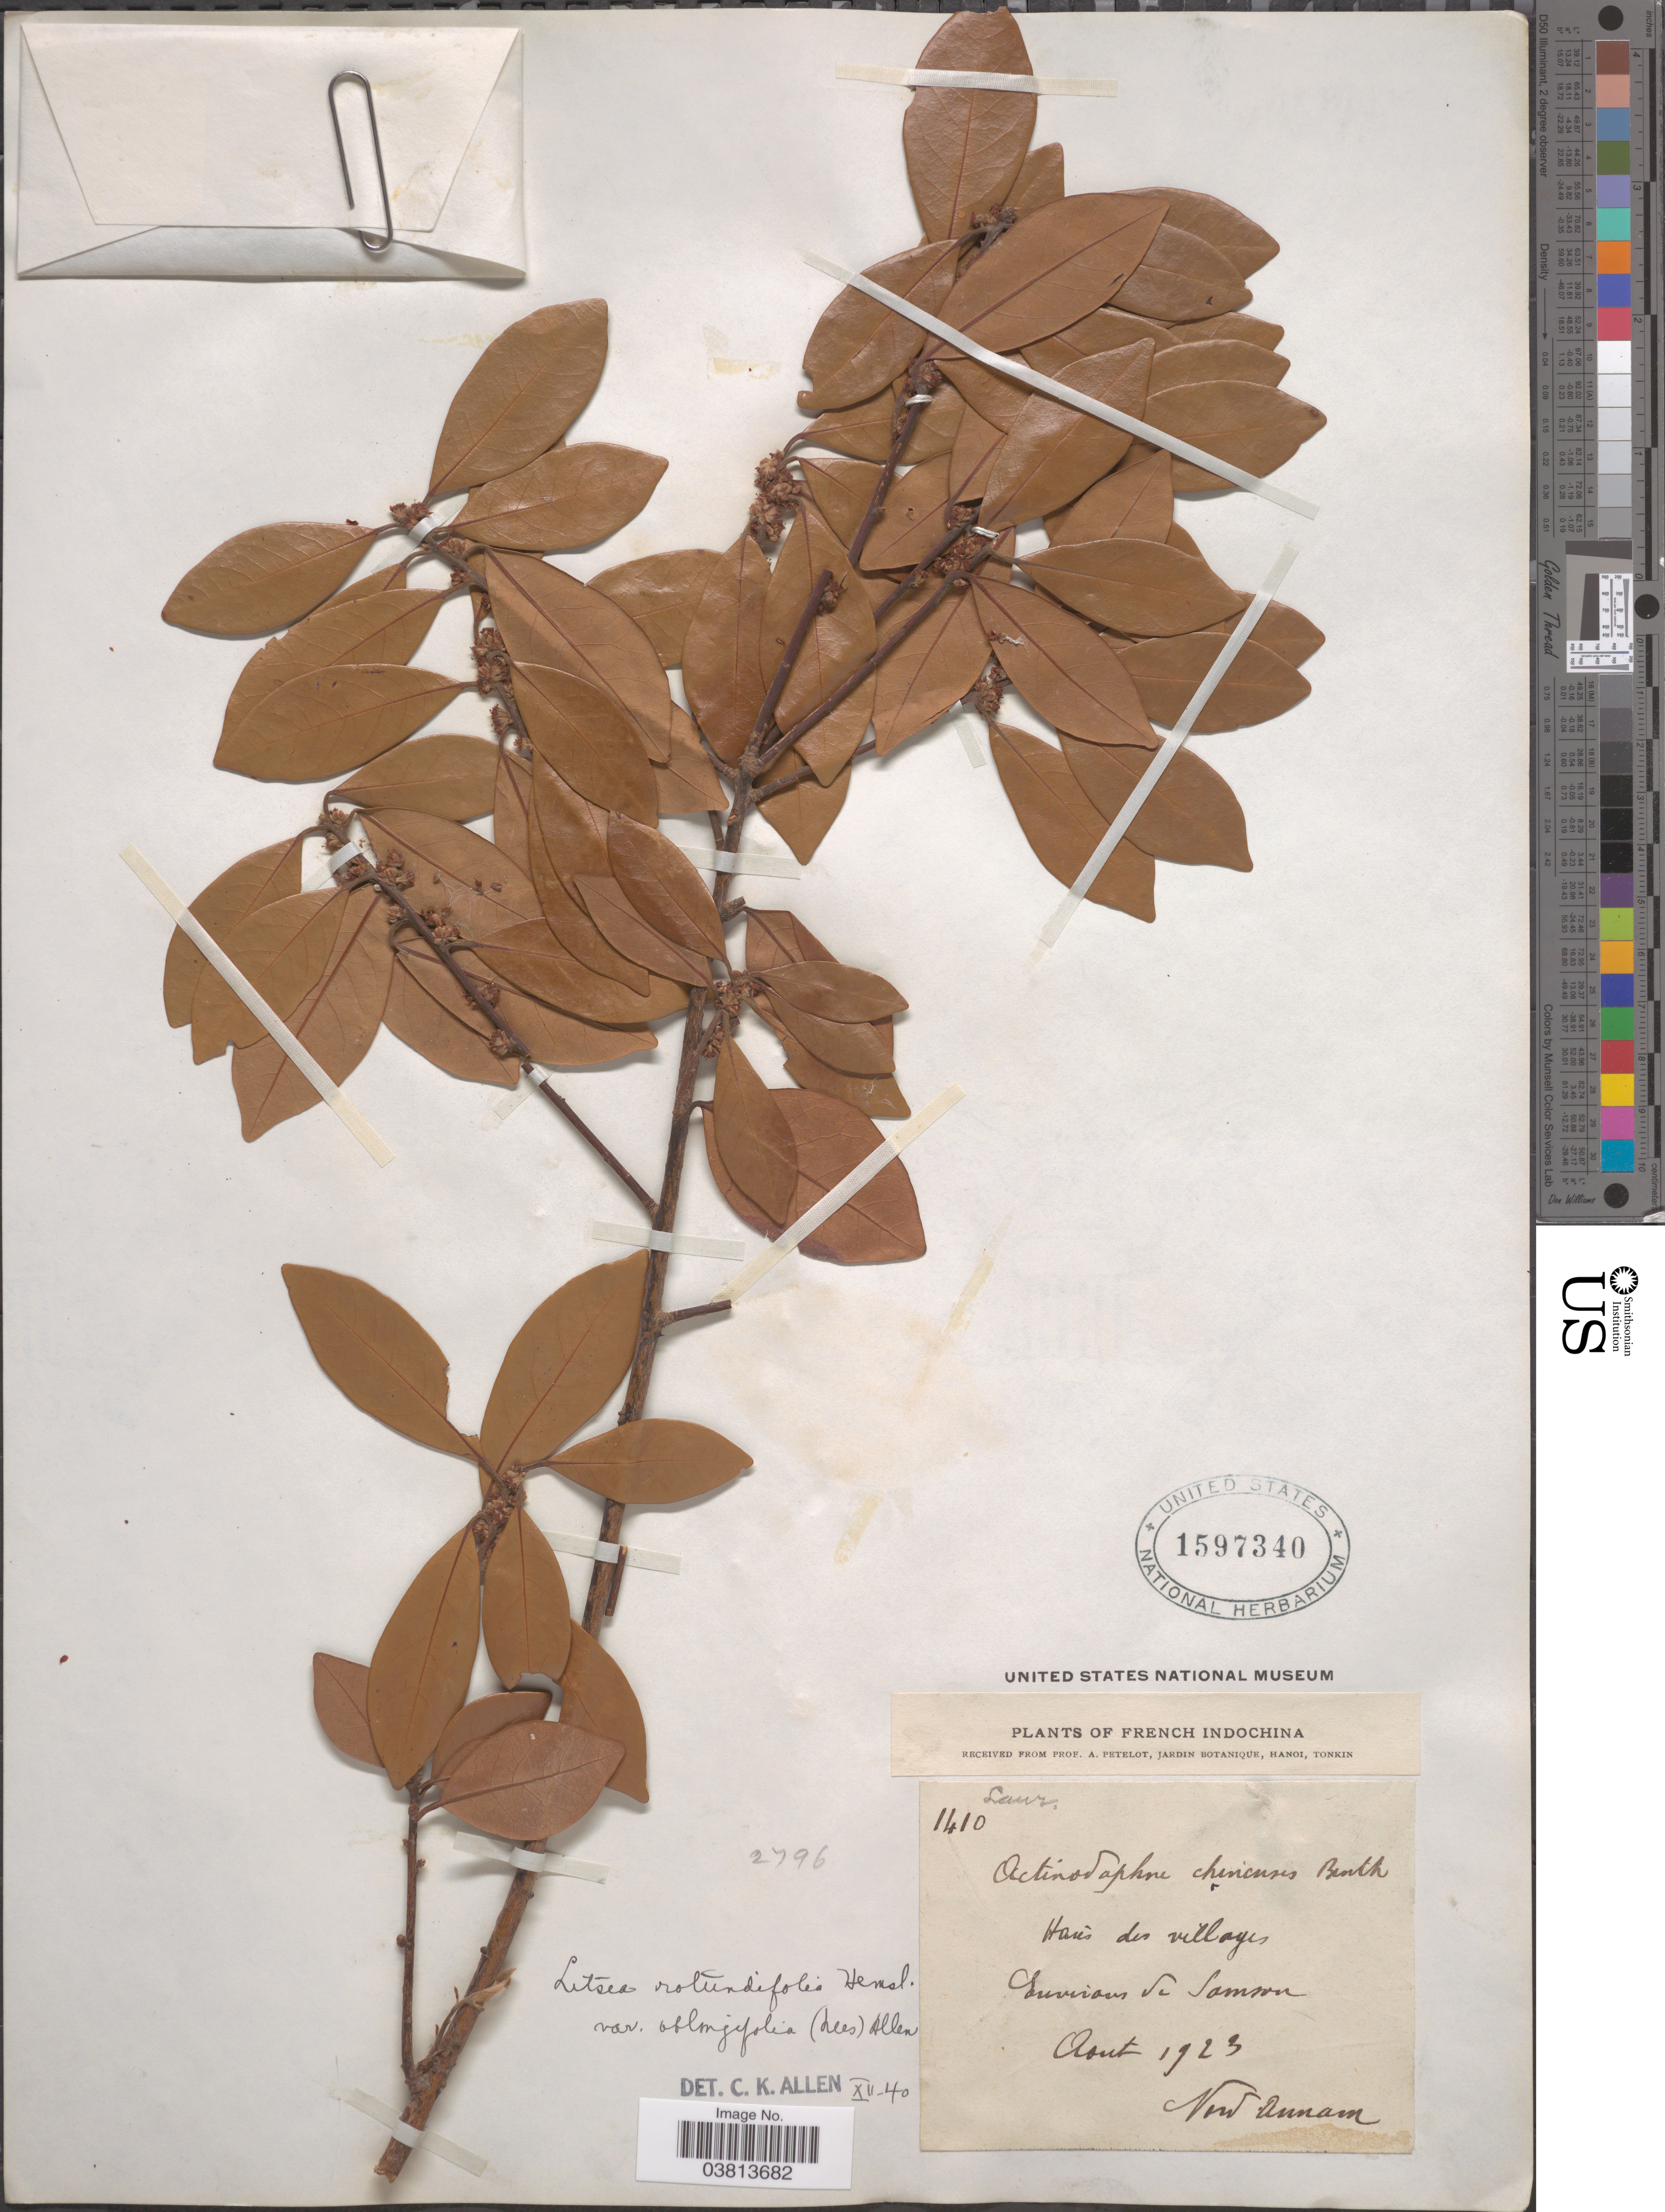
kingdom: Plantae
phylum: Tracheophyta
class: Magnoliopsida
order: Laurales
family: Lauraceae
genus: Litsea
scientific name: Litsea rotundifolia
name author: Hemsl.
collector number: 1410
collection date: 1923-08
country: Vietnam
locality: French Indochina. Haiés des villages. Environs de Samson. New Annam.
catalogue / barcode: US 1597340